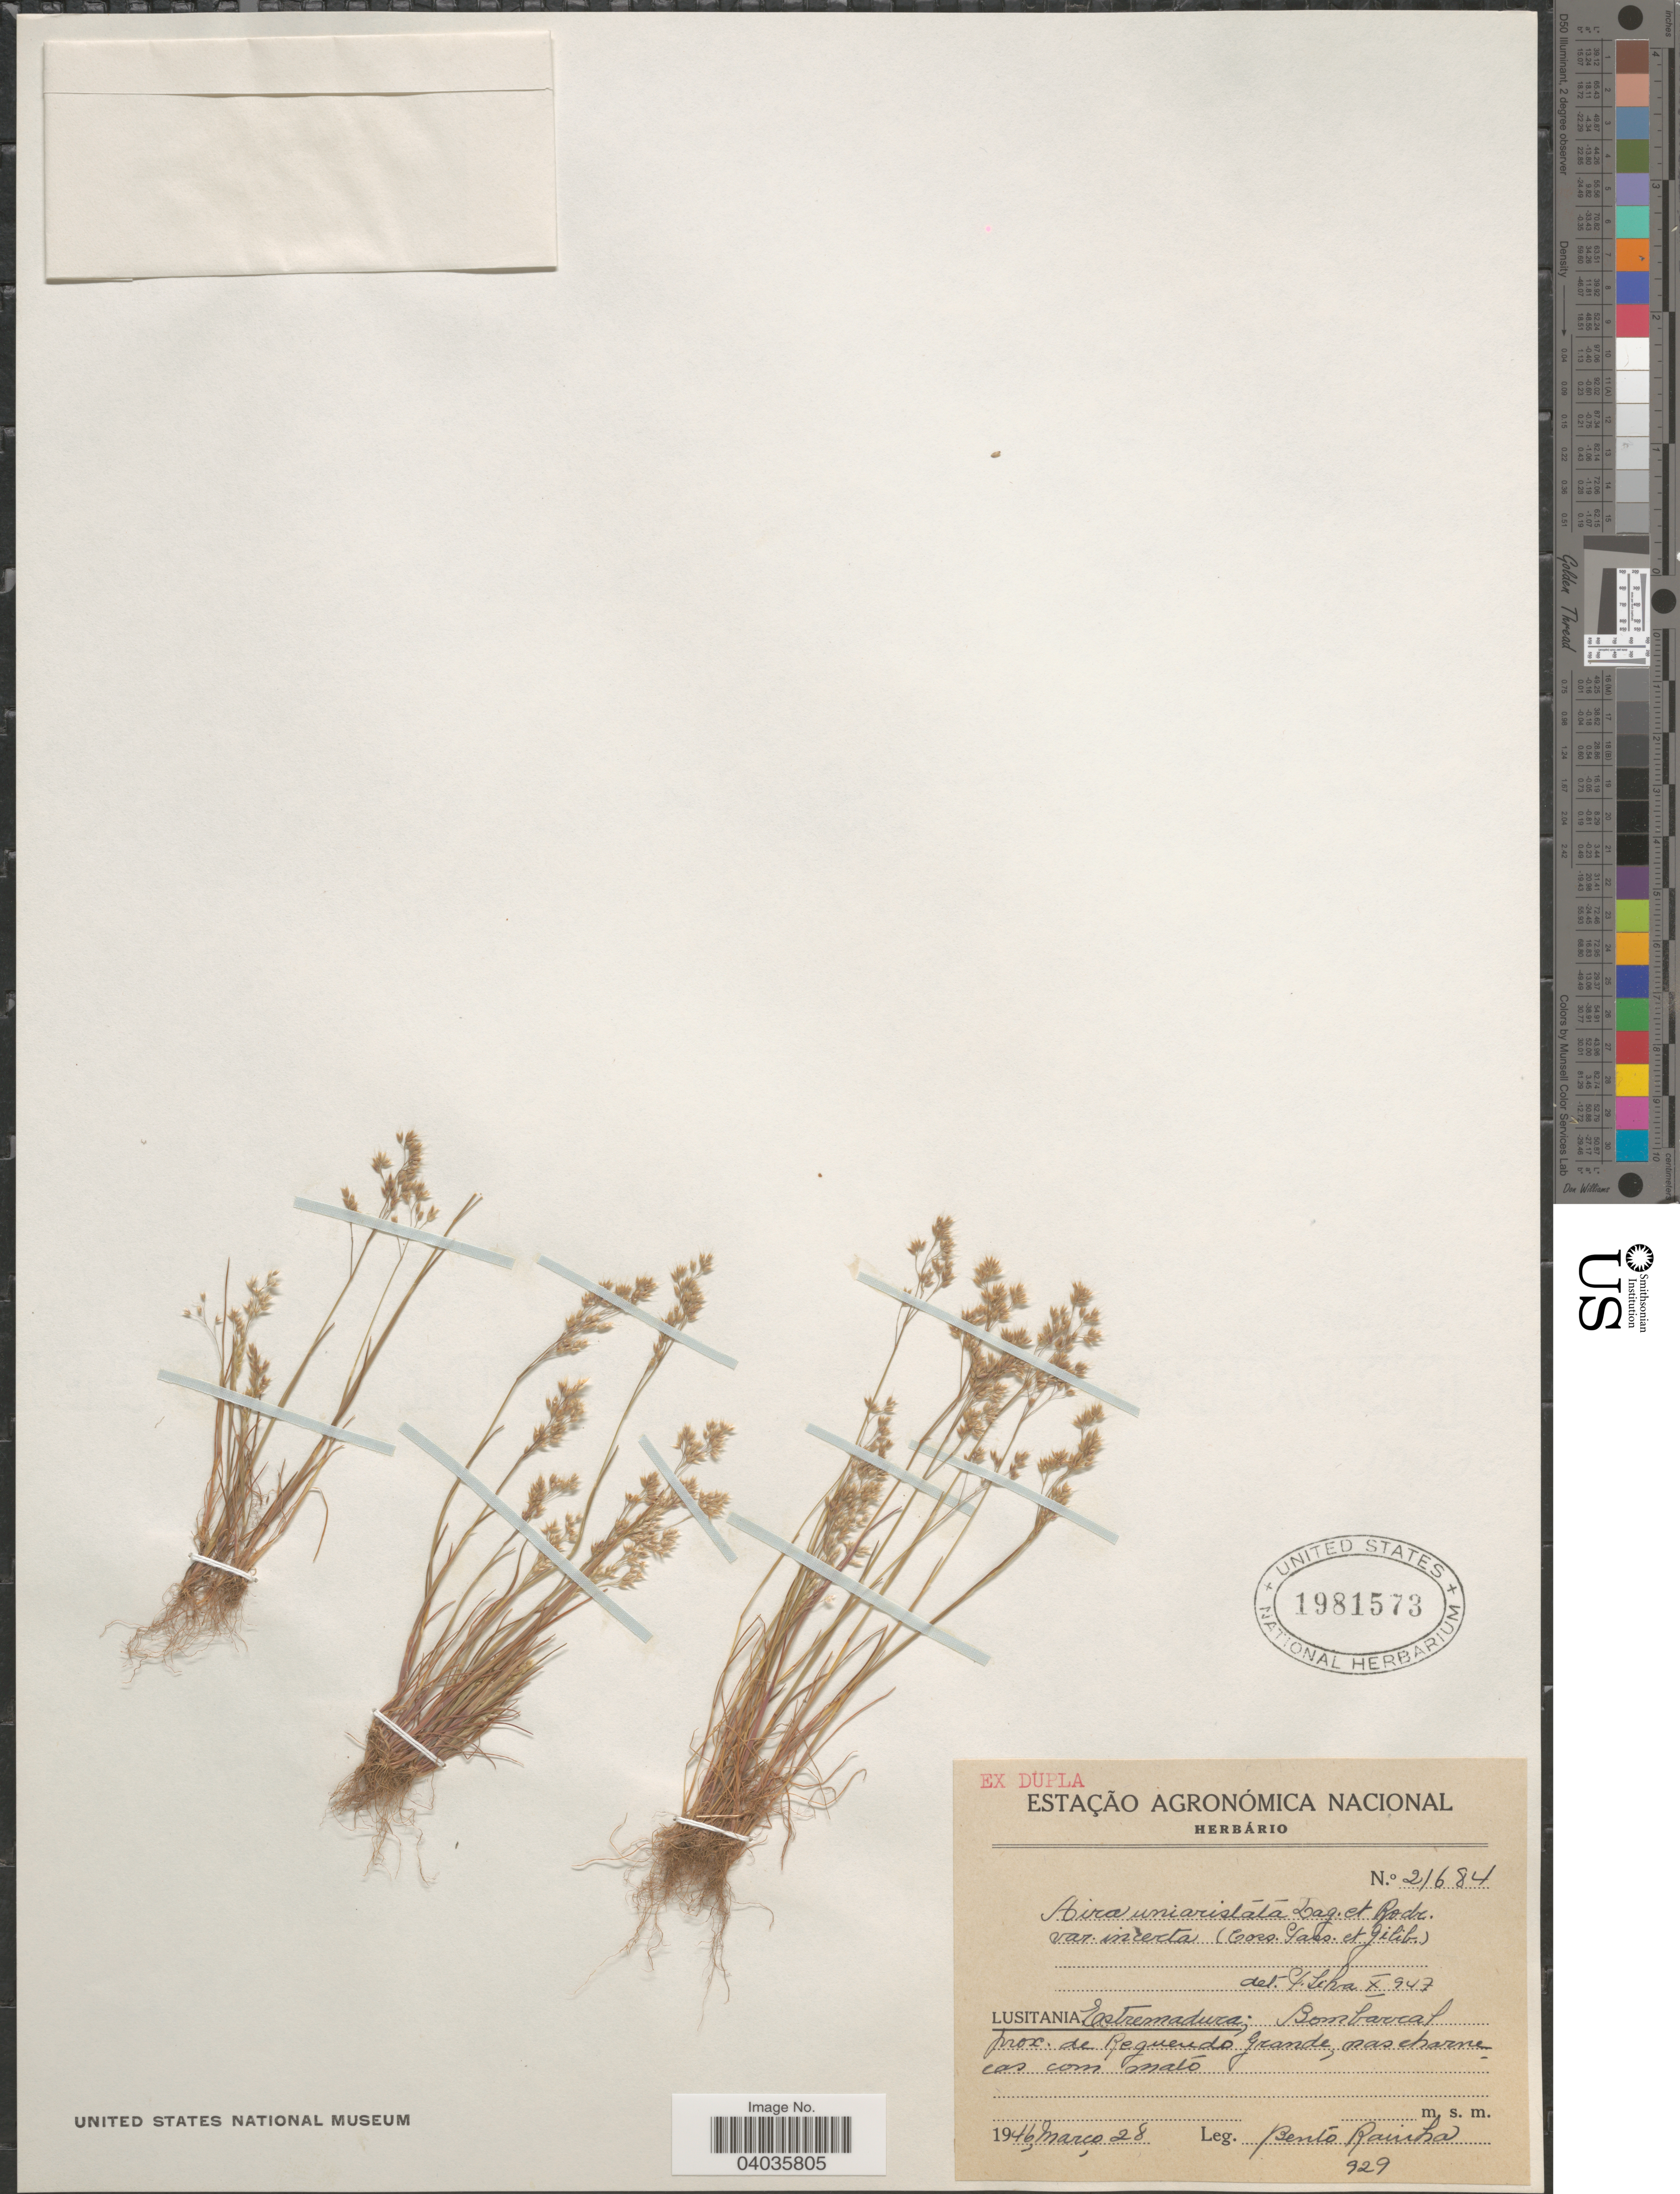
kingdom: Plantae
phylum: Tracheophyta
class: Liliopsida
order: Poales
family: Poaceae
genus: Aira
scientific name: Aira uniaristata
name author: Lag. & Rodr.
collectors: B. Rainha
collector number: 929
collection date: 1946-03-28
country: Portugal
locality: Lusitania Estremadura; Bom barcal prox. de Reguerido Grande, nas charnecas com mato.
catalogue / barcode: US 1981573